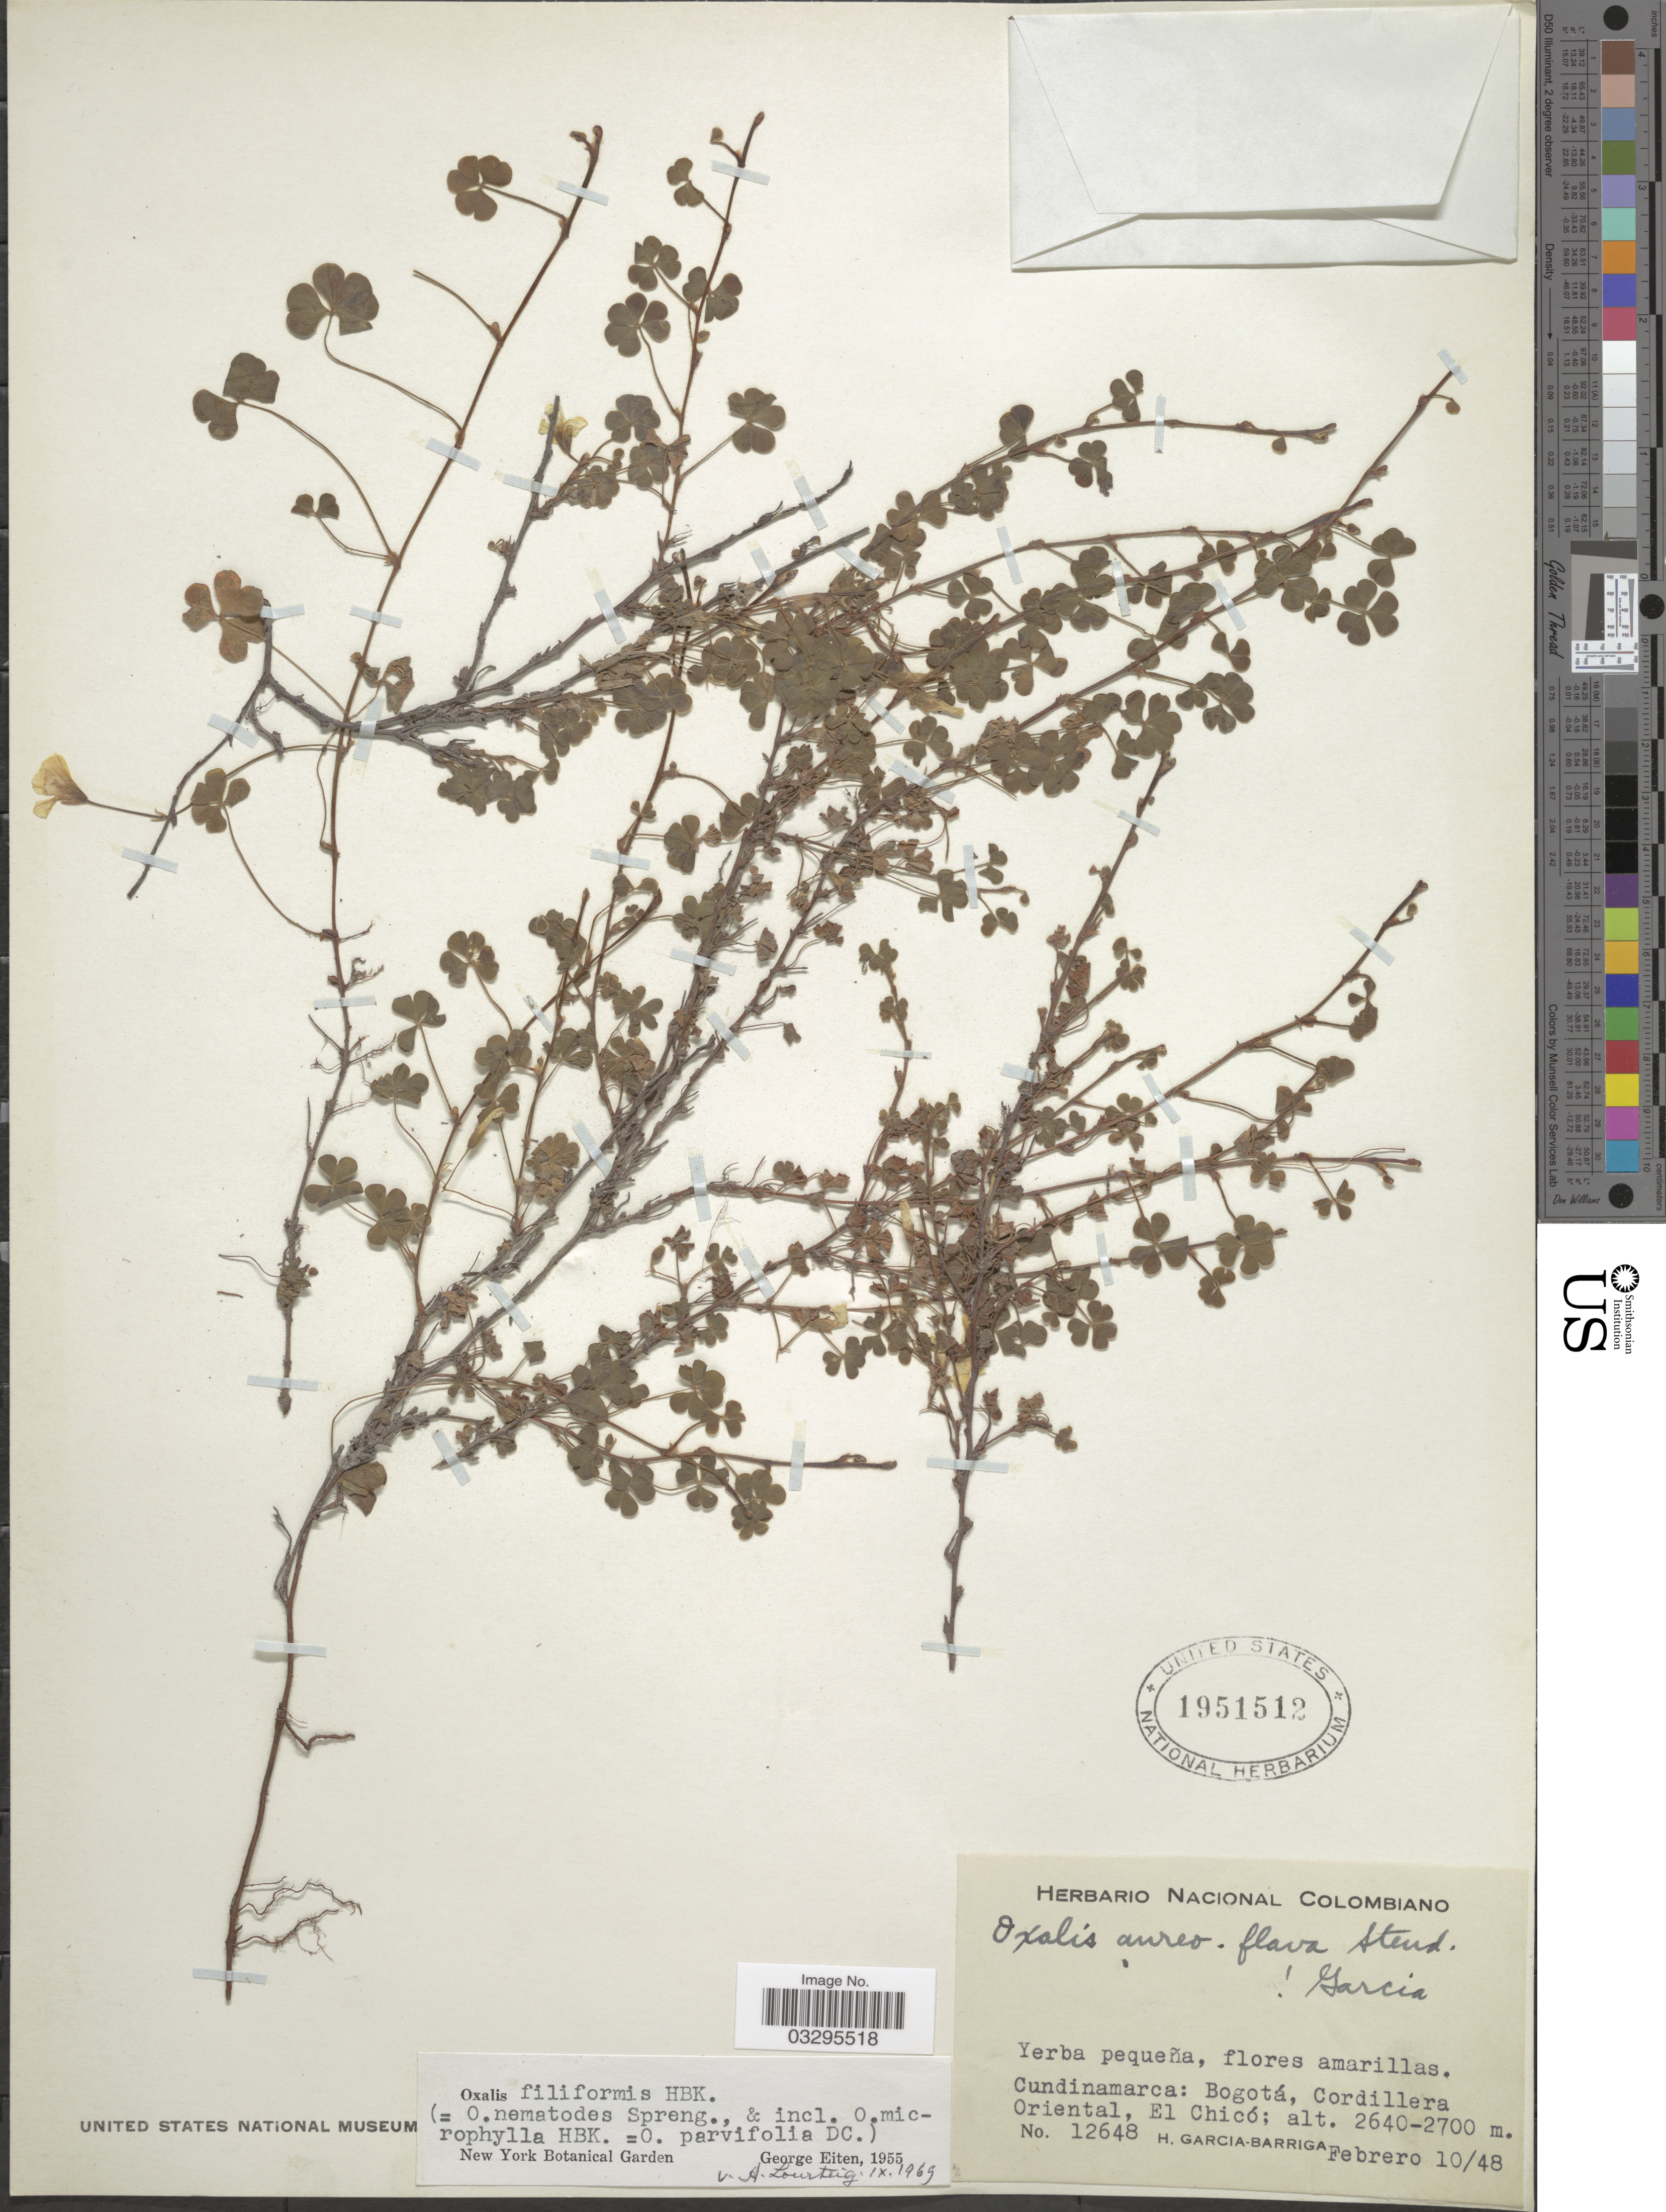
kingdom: Plantae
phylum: Tracheophyta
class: Magnoliopsida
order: Oxalidales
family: Oxalidaceae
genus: Oxalis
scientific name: Oxalis filiformis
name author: Kunth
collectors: H. García Barriga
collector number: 12648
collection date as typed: Transcribed d/m/y: 10/2/48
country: Colombia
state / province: Cundinamarca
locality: Bogotá, Cordillera Oriental, El Chicó.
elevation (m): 2640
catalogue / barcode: US 1951512